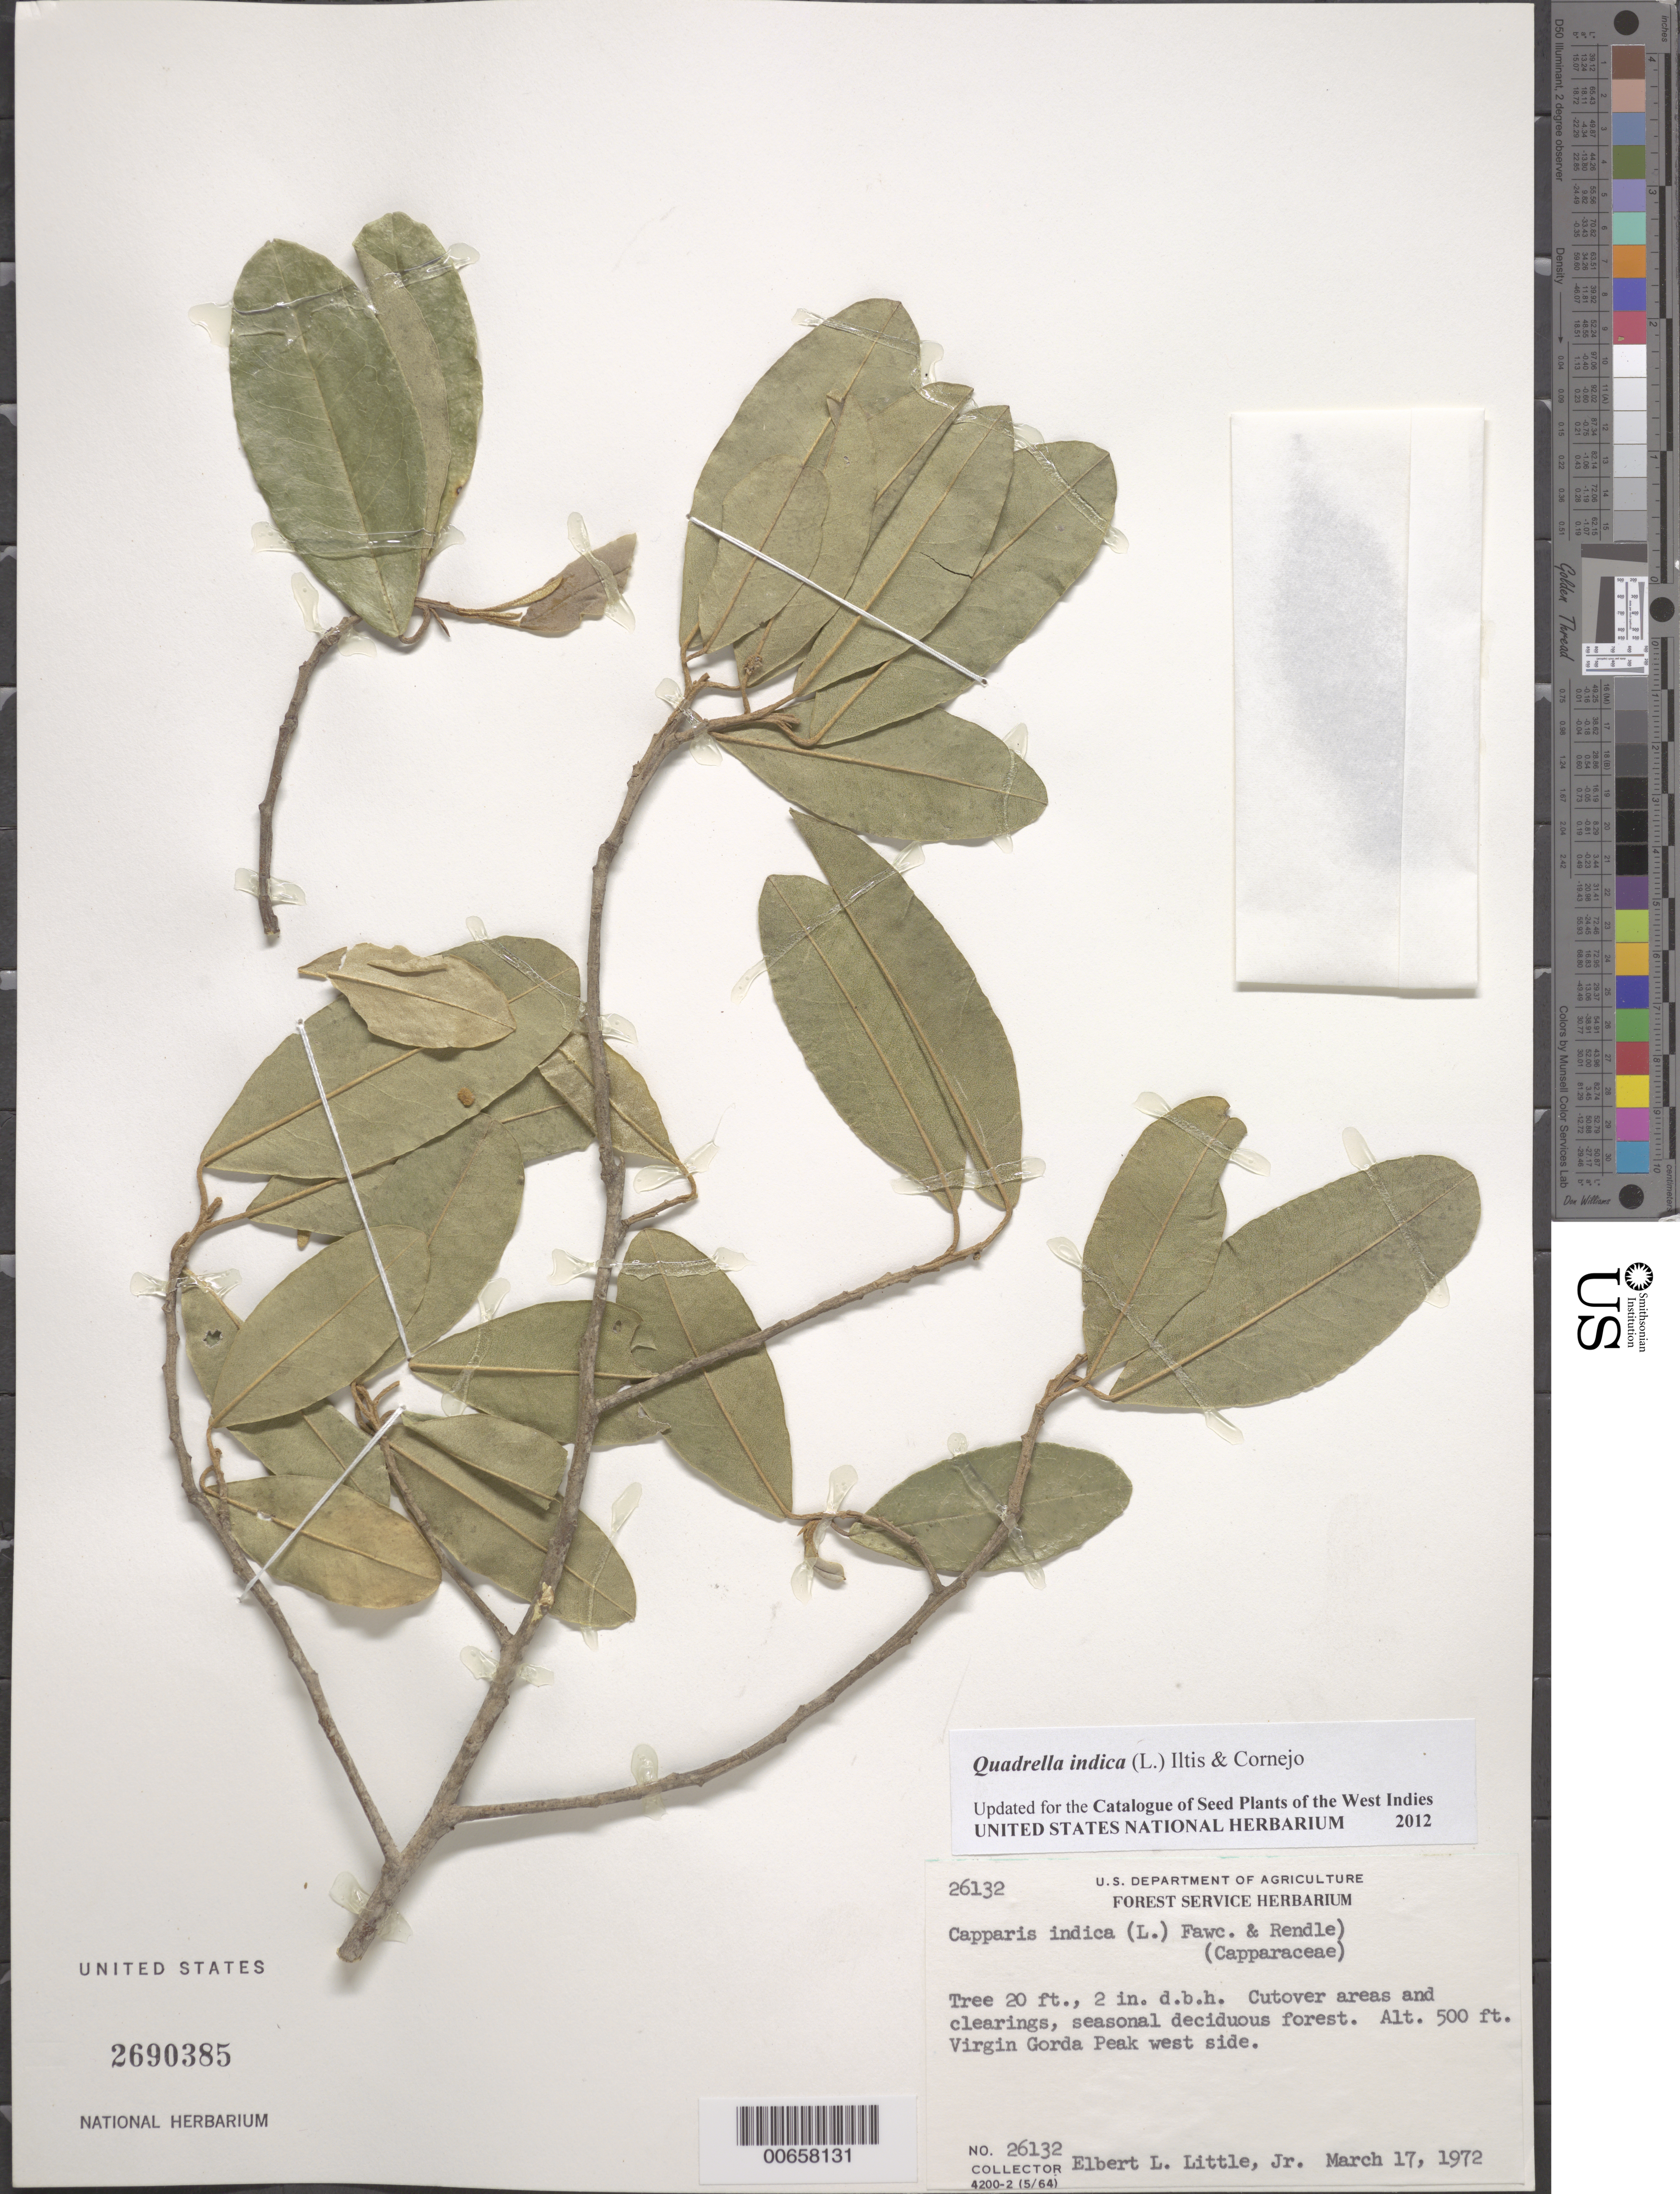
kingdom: Plantae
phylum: Tracheophyta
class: Magnoliopsida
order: Brassicales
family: Capparaceae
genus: Capparis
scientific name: Capparis indica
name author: (L.) Fawc. & Rendle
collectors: E. L. Little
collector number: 26132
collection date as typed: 17 Mar 1972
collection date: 1972-03-17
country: British Virgin Islands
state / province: Virgin Gorda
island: Virgin Gorda Island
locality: Virgin Gorda Peak, W side of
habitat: Cutover areas and clearings, seasonal deciduous forest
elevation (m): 152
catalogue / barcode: US 2690385